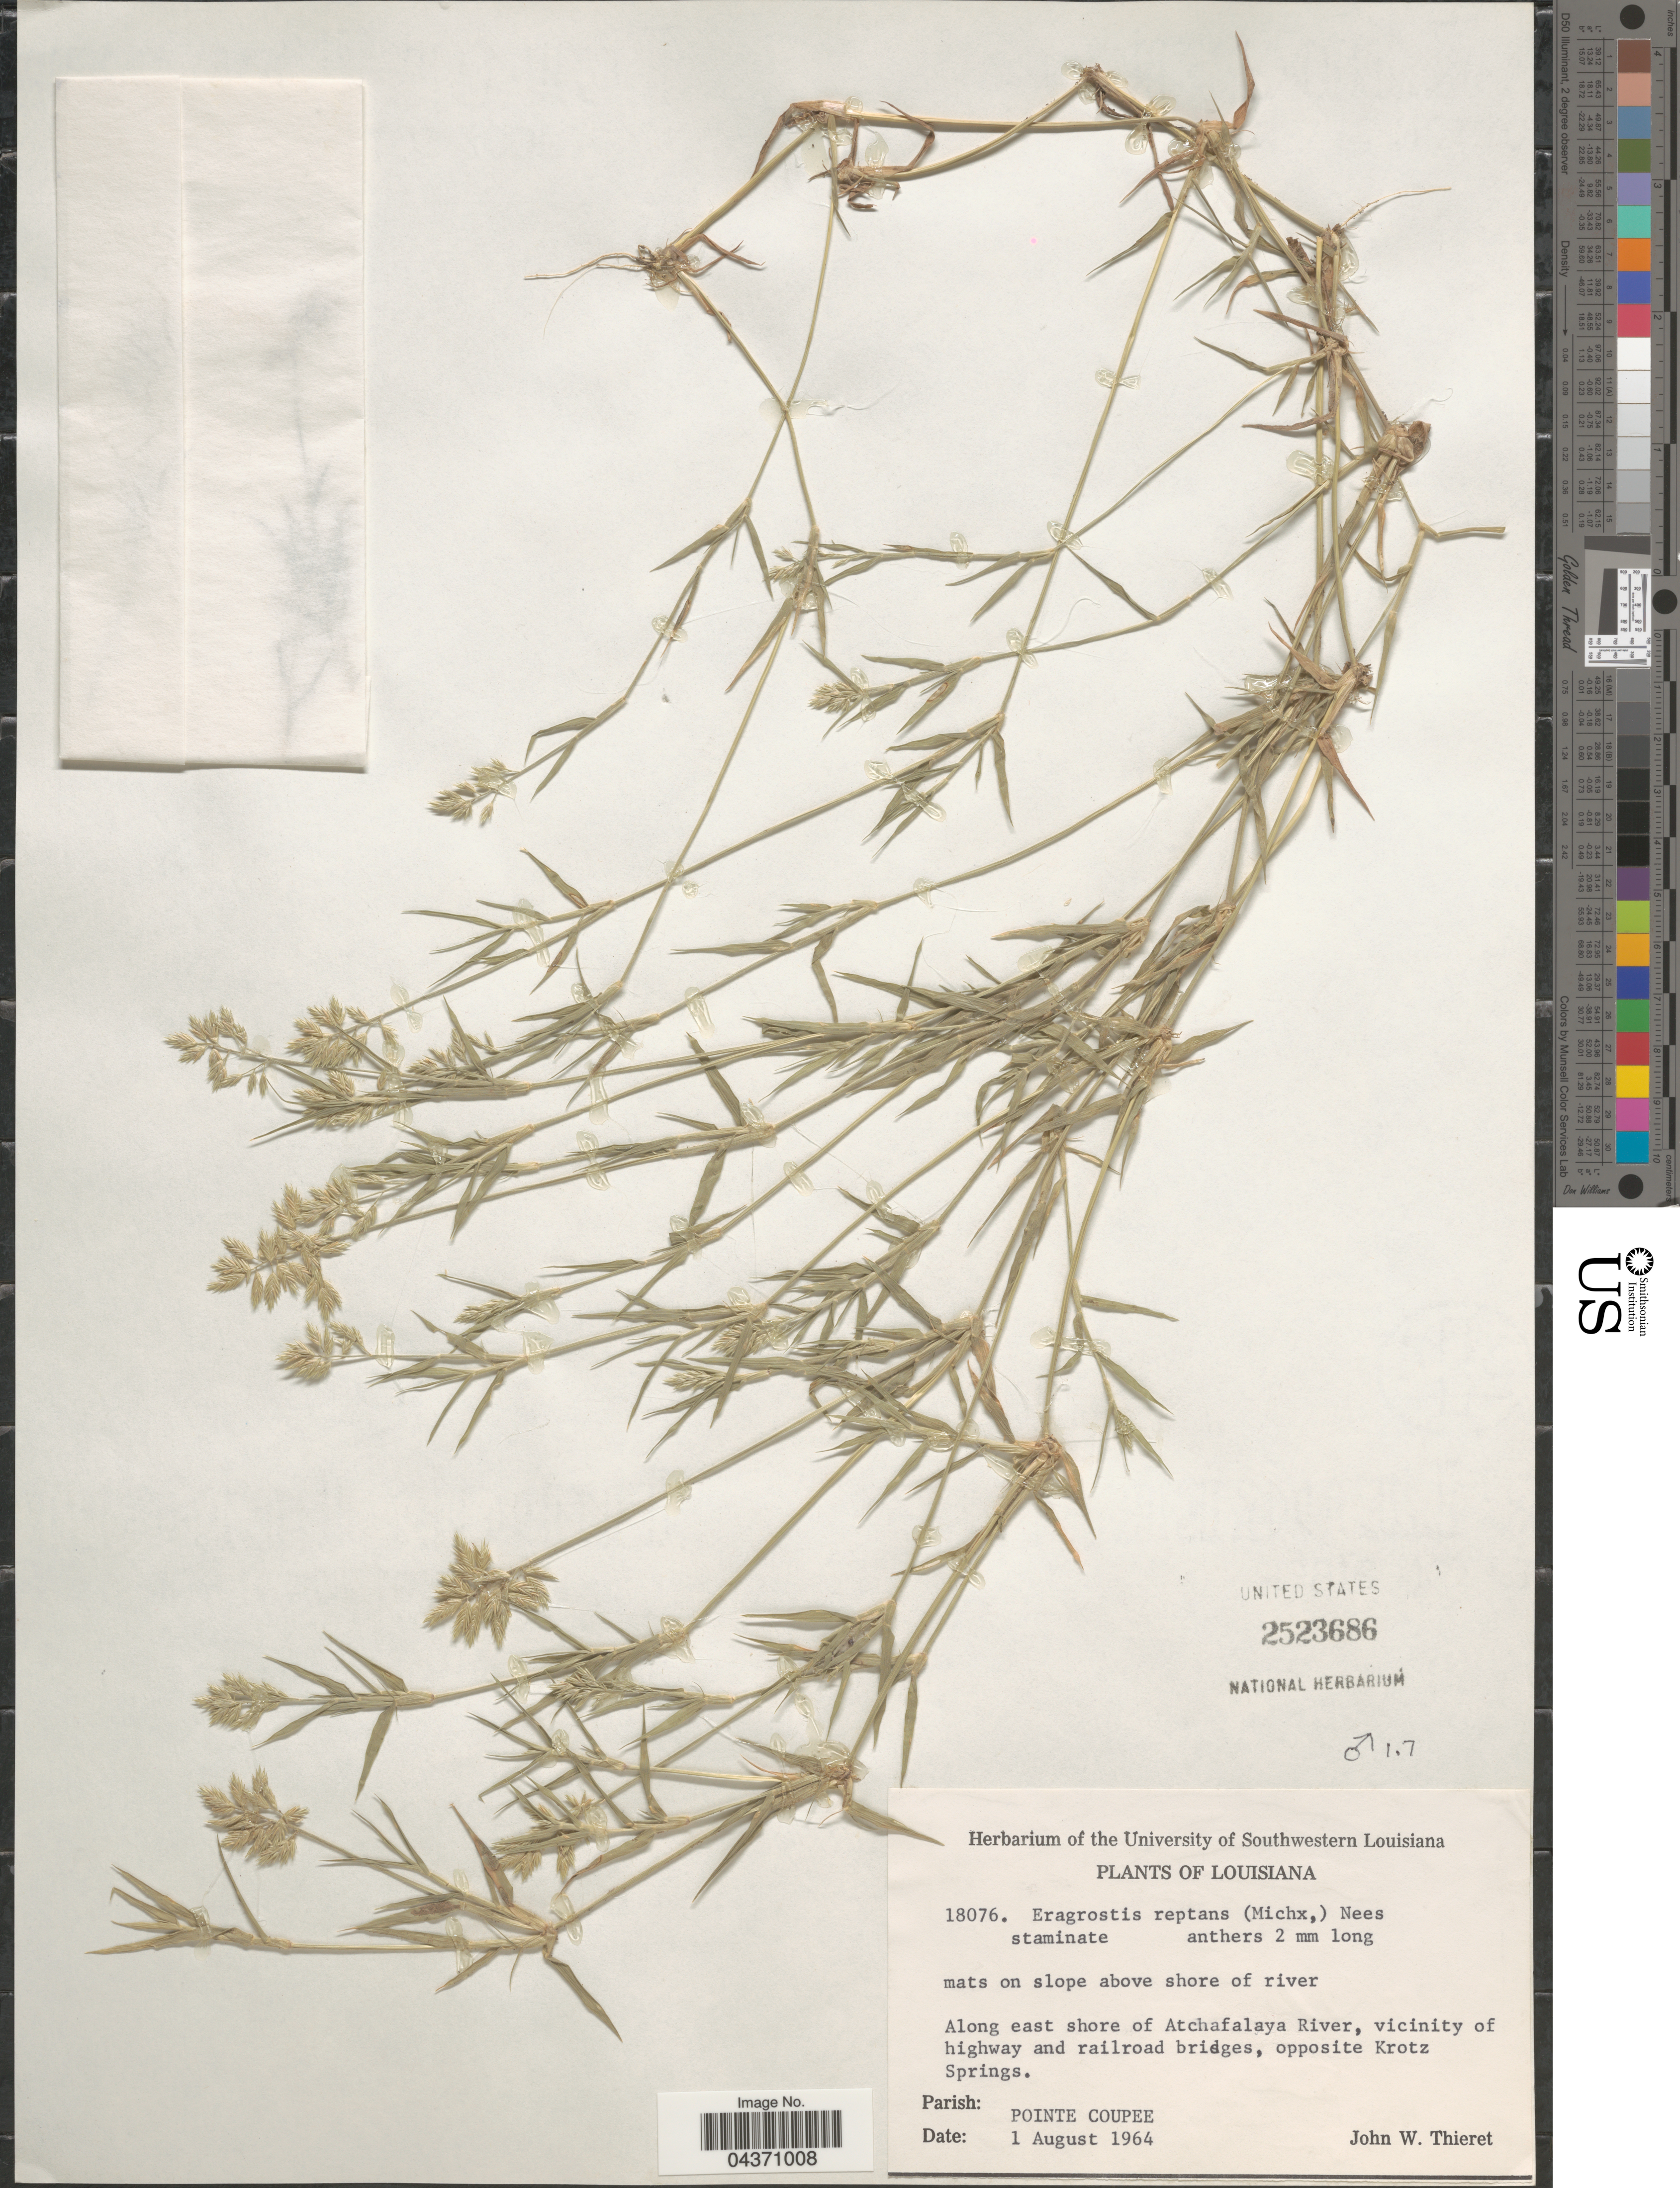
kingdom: Plantae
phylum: Tracheophyta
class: Liliopsida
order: Poales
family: Poaceae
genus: Eragrostis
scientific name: Eragrostis reptans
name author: (Michx.) Nees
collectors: J. W. Thieret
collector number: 18076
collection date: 1964-08-01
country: United States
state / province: Louisiana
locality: Mats on slope above shore of river. Along east shore of Atchafalaya River, vicinity of highway and railroad bridges, opposite Krotz Springs. Parish: Pointe Coupee.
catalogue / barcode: US 2523686